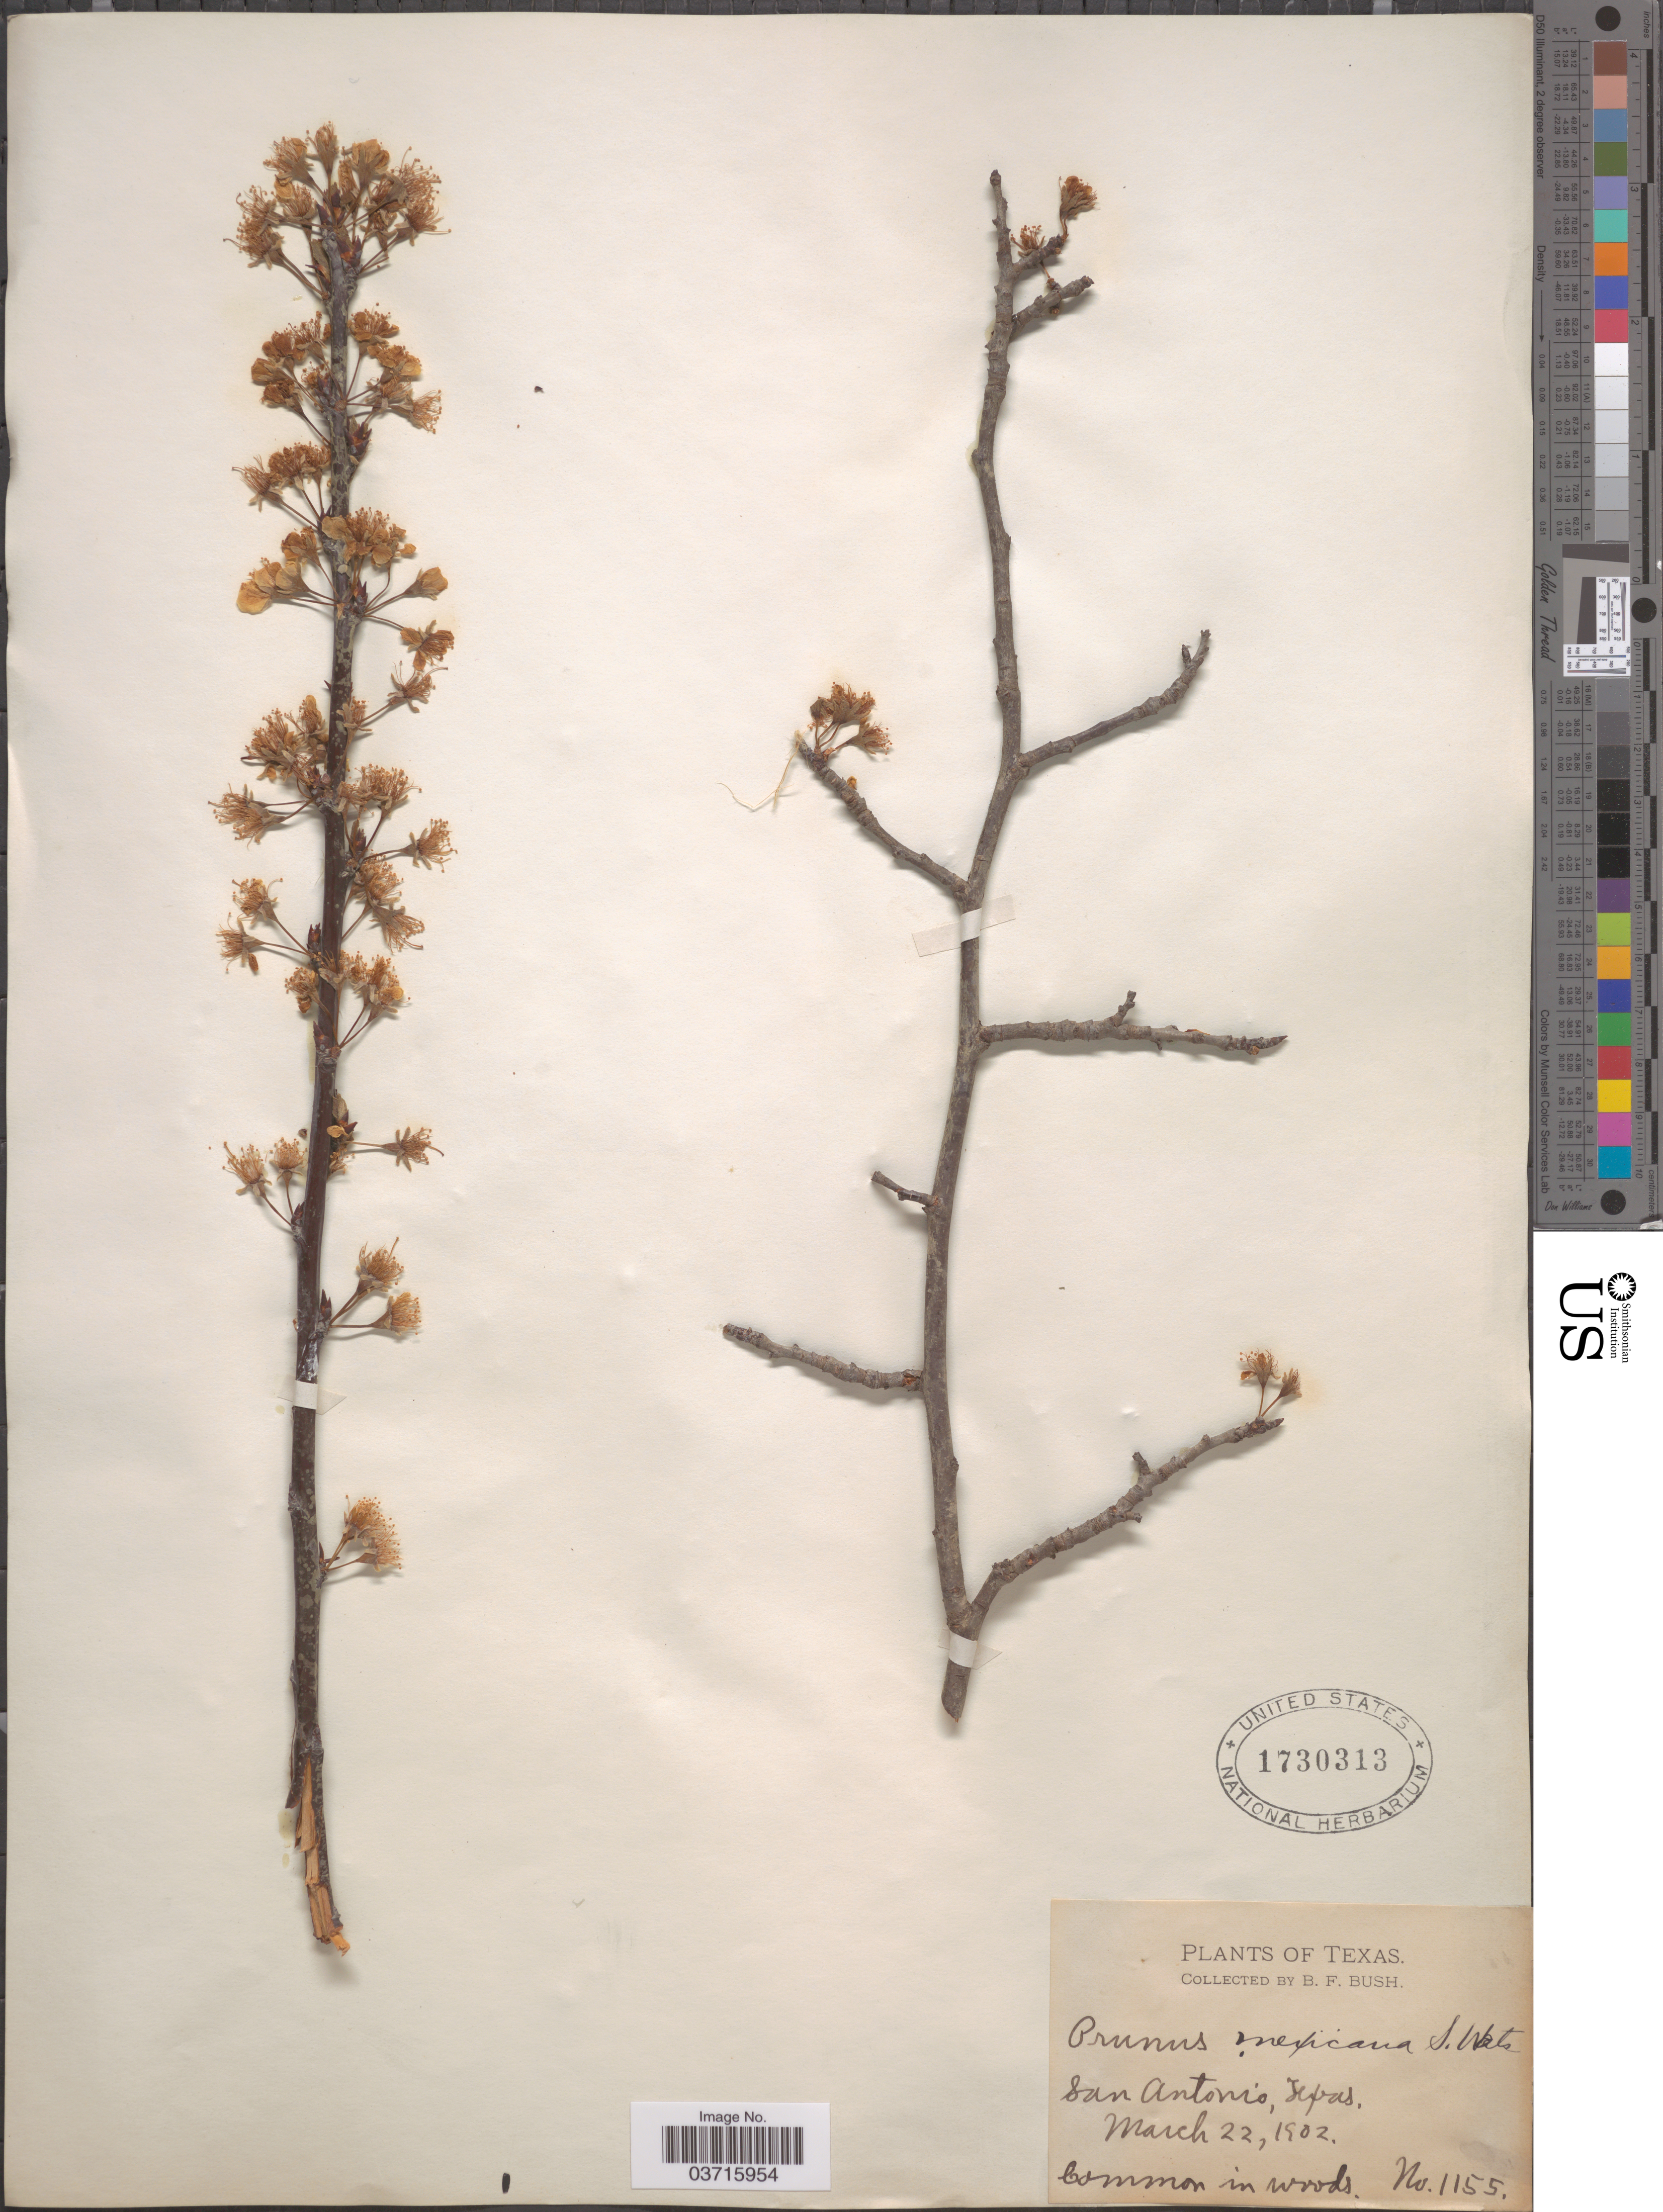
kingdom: Plantae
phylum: Tracheophyta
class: Magnoliopsida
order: Rosales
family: Rosaceae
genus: Prunus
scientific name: Prunus mexicana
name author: S. Watson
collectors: B. F. Bush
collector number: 1155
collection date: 1902-03-22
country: United States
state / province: Texas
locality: San Antonio.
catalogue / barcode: US 1730313